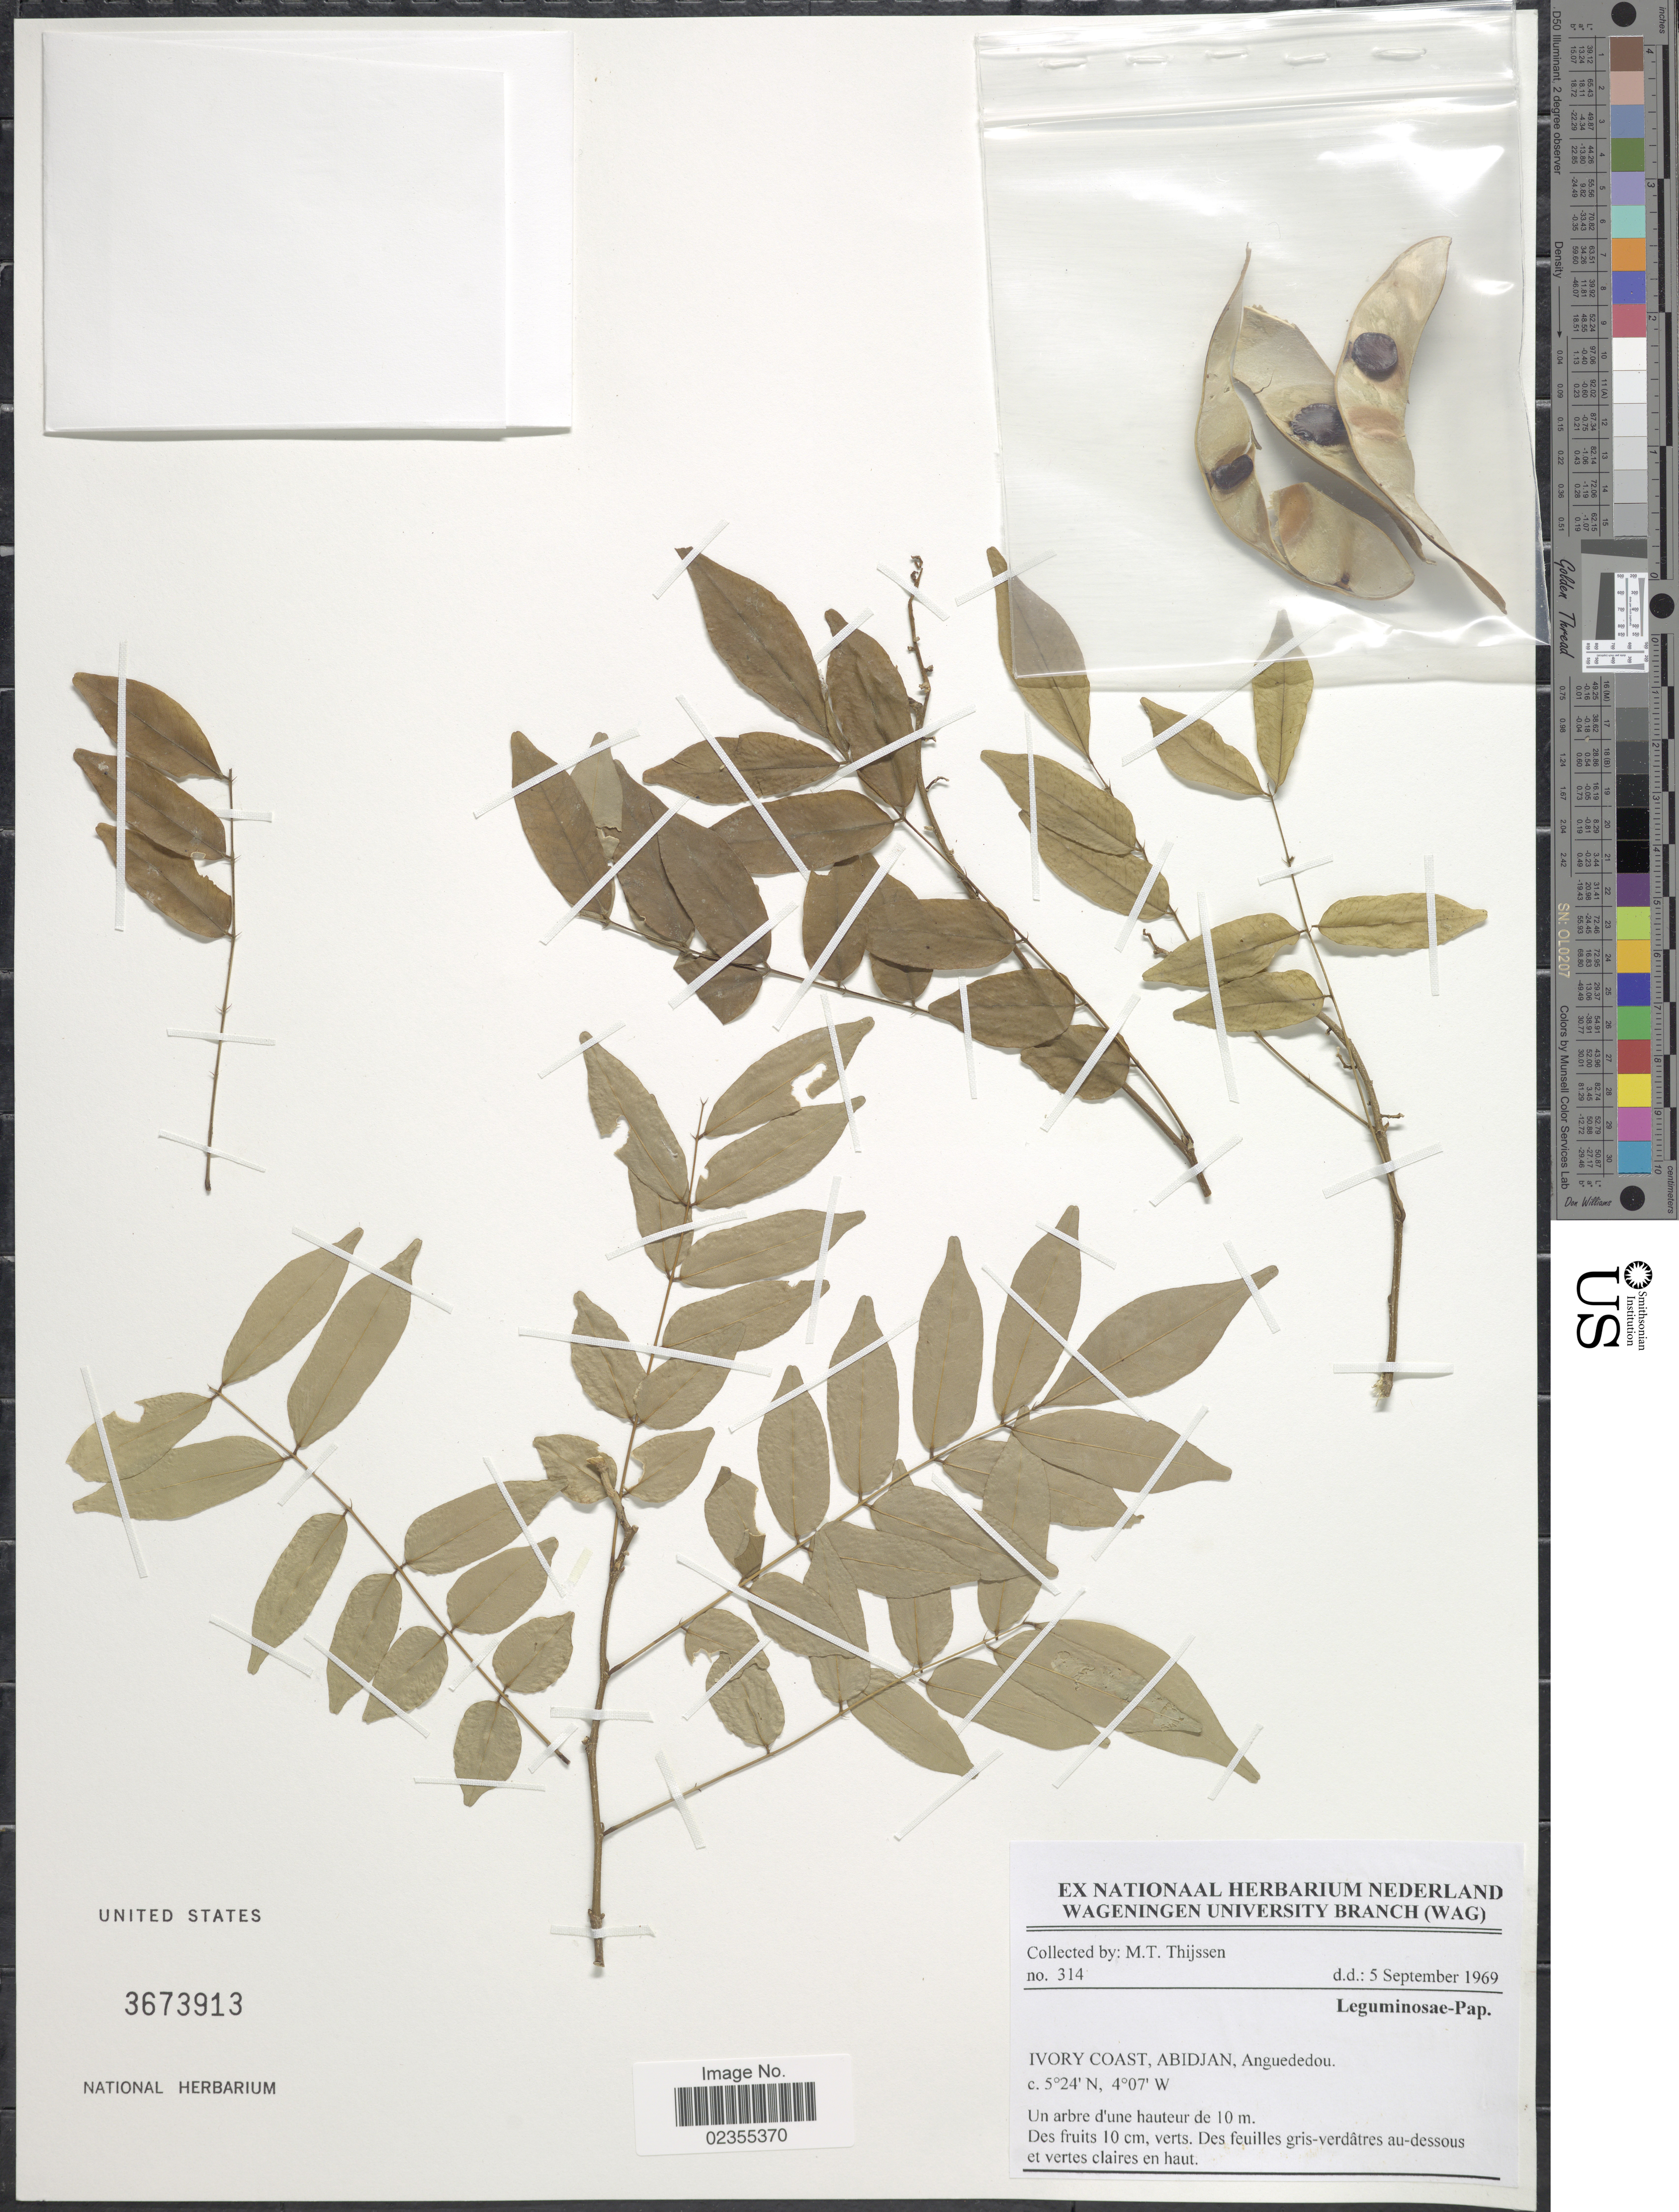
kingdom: Plantae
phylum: Tracheophyta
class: Magnoliopsida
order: Fabales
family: Fabaceae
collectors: M. Thijssen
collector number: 314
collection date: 1969-09-05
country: Ivory Coast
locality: Abidjan, Anguededou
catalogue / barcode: US 3673913